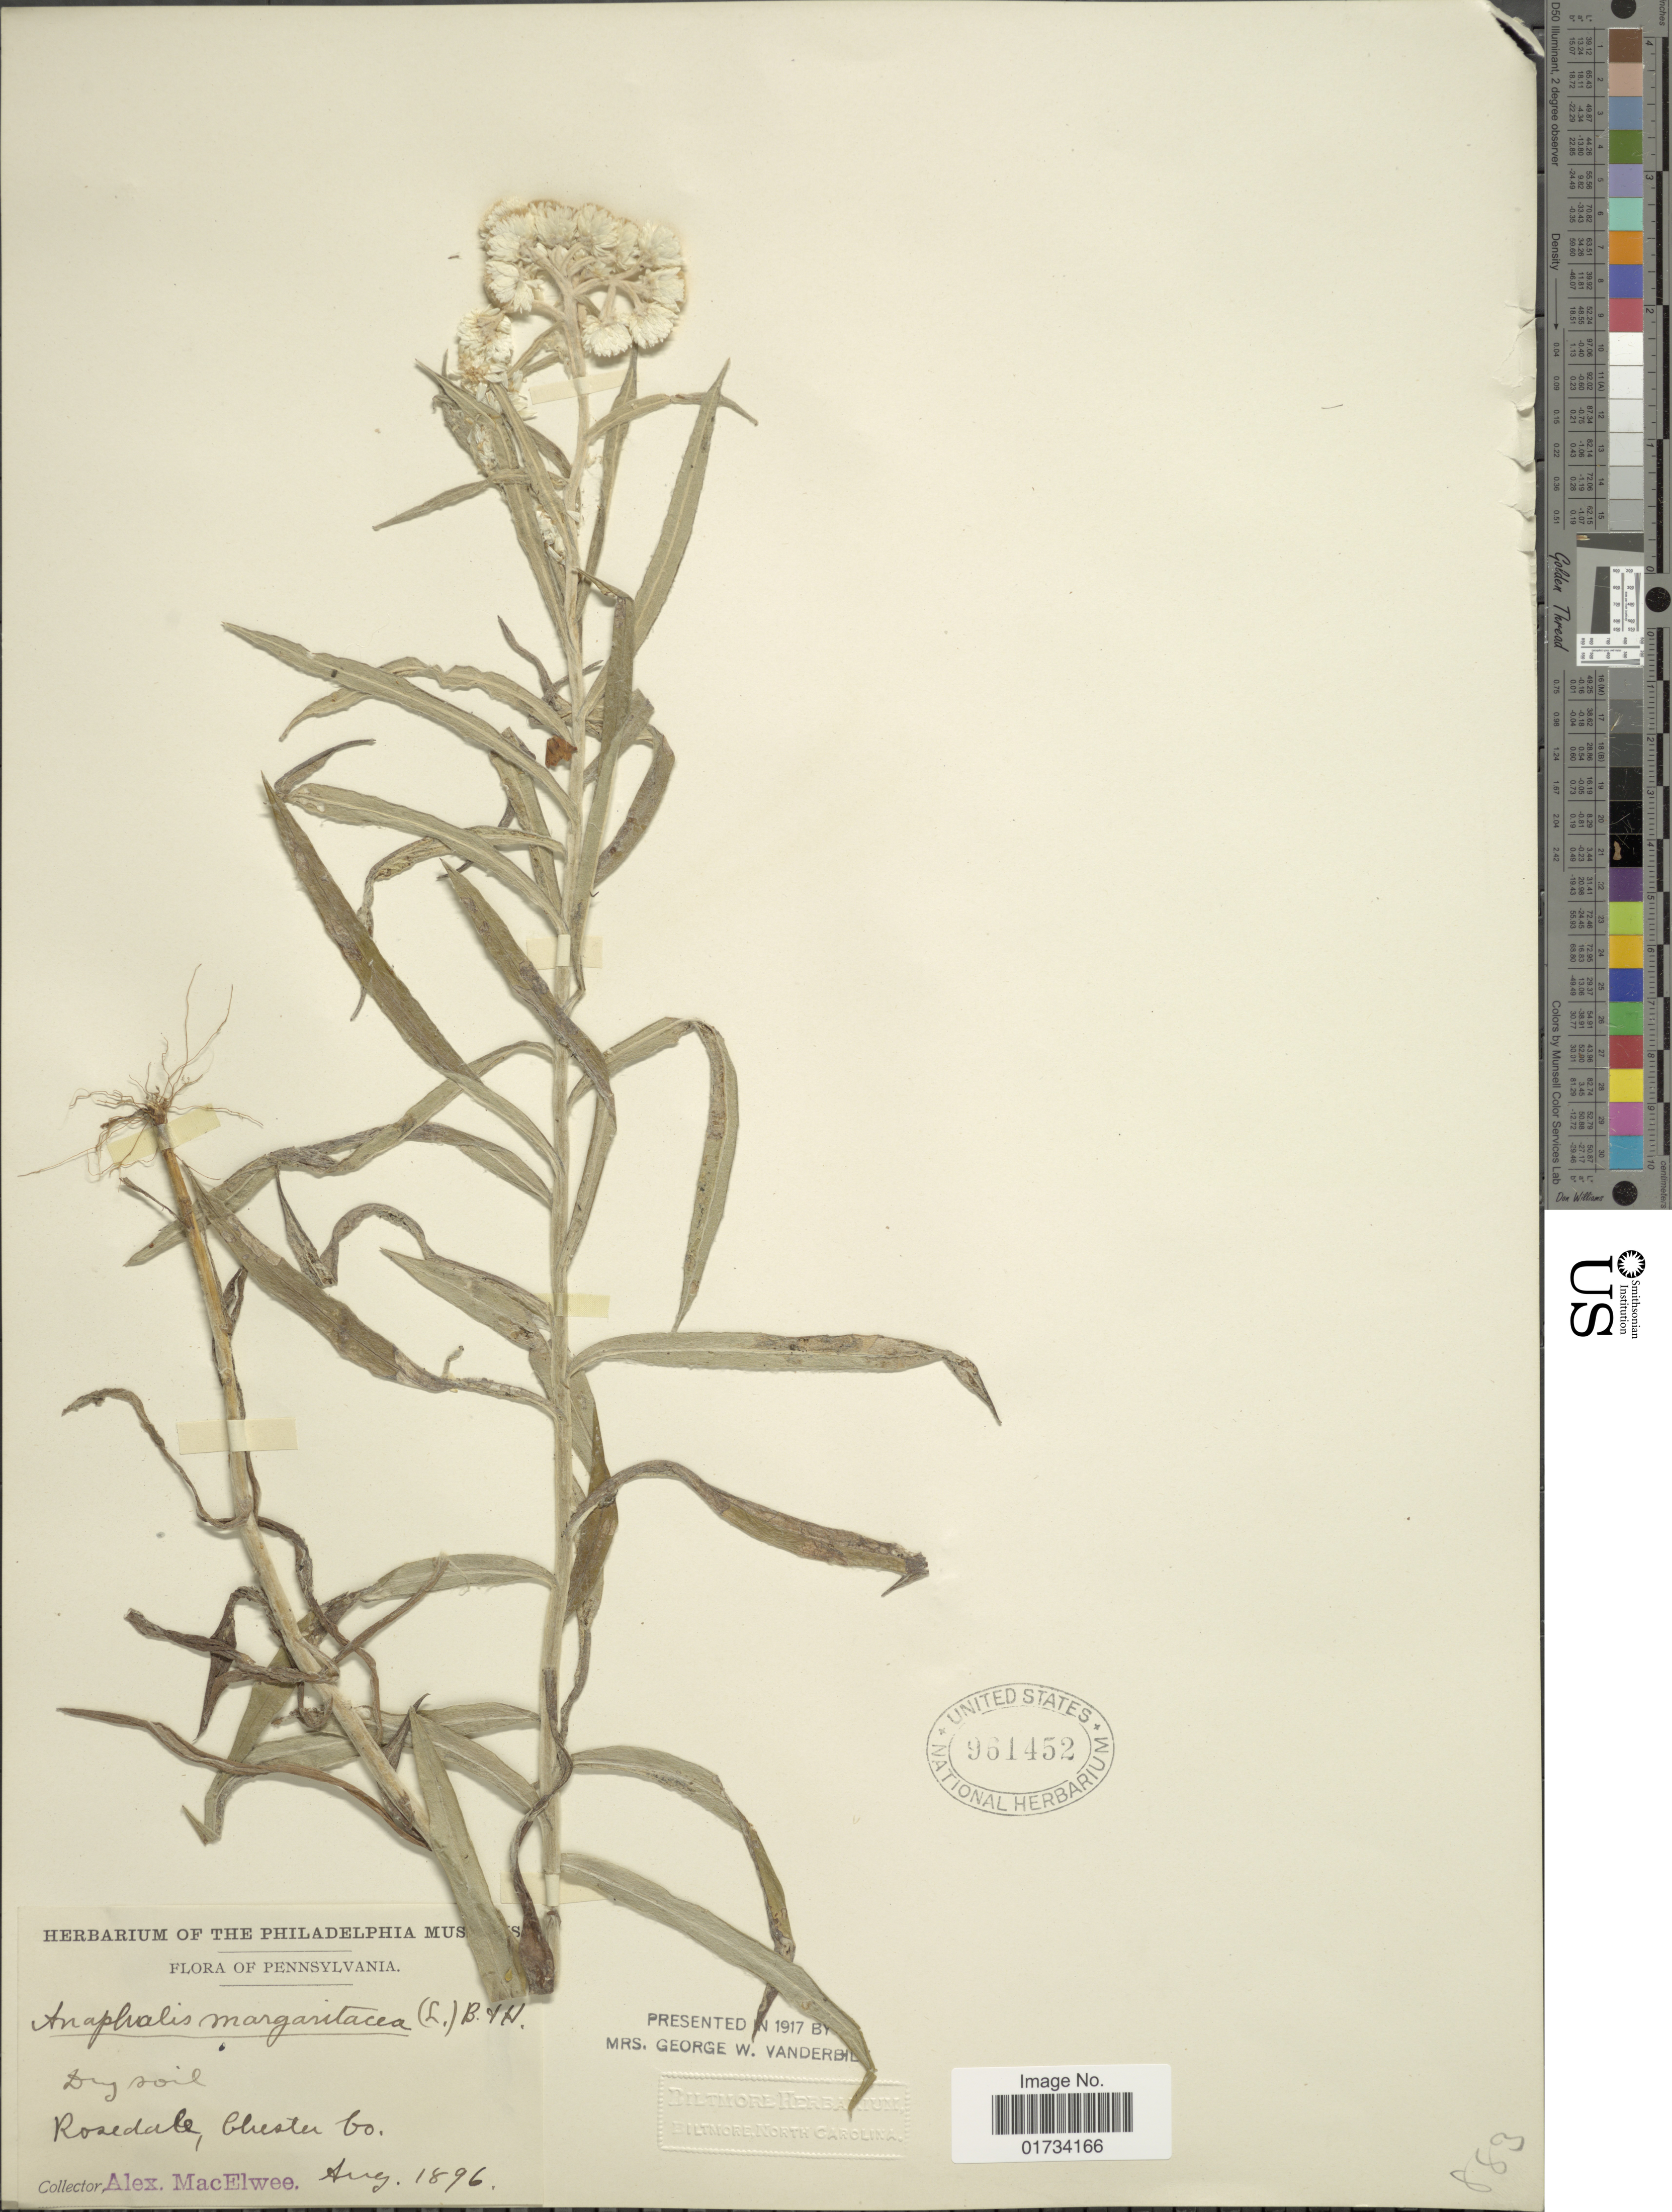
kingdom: Plantae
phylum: Tracheophyta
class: Magnoliopsida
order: Asterales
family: Asteraceae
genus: Anaphalis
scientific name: Anaphalis margaritacea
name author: (L.) Benth. & Hook. f.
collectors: A. MacElwee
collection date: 1896-08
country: United States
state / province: Pennsylvania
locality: Dry soil,Rosedale, Chester Co.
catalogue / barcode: US 961452